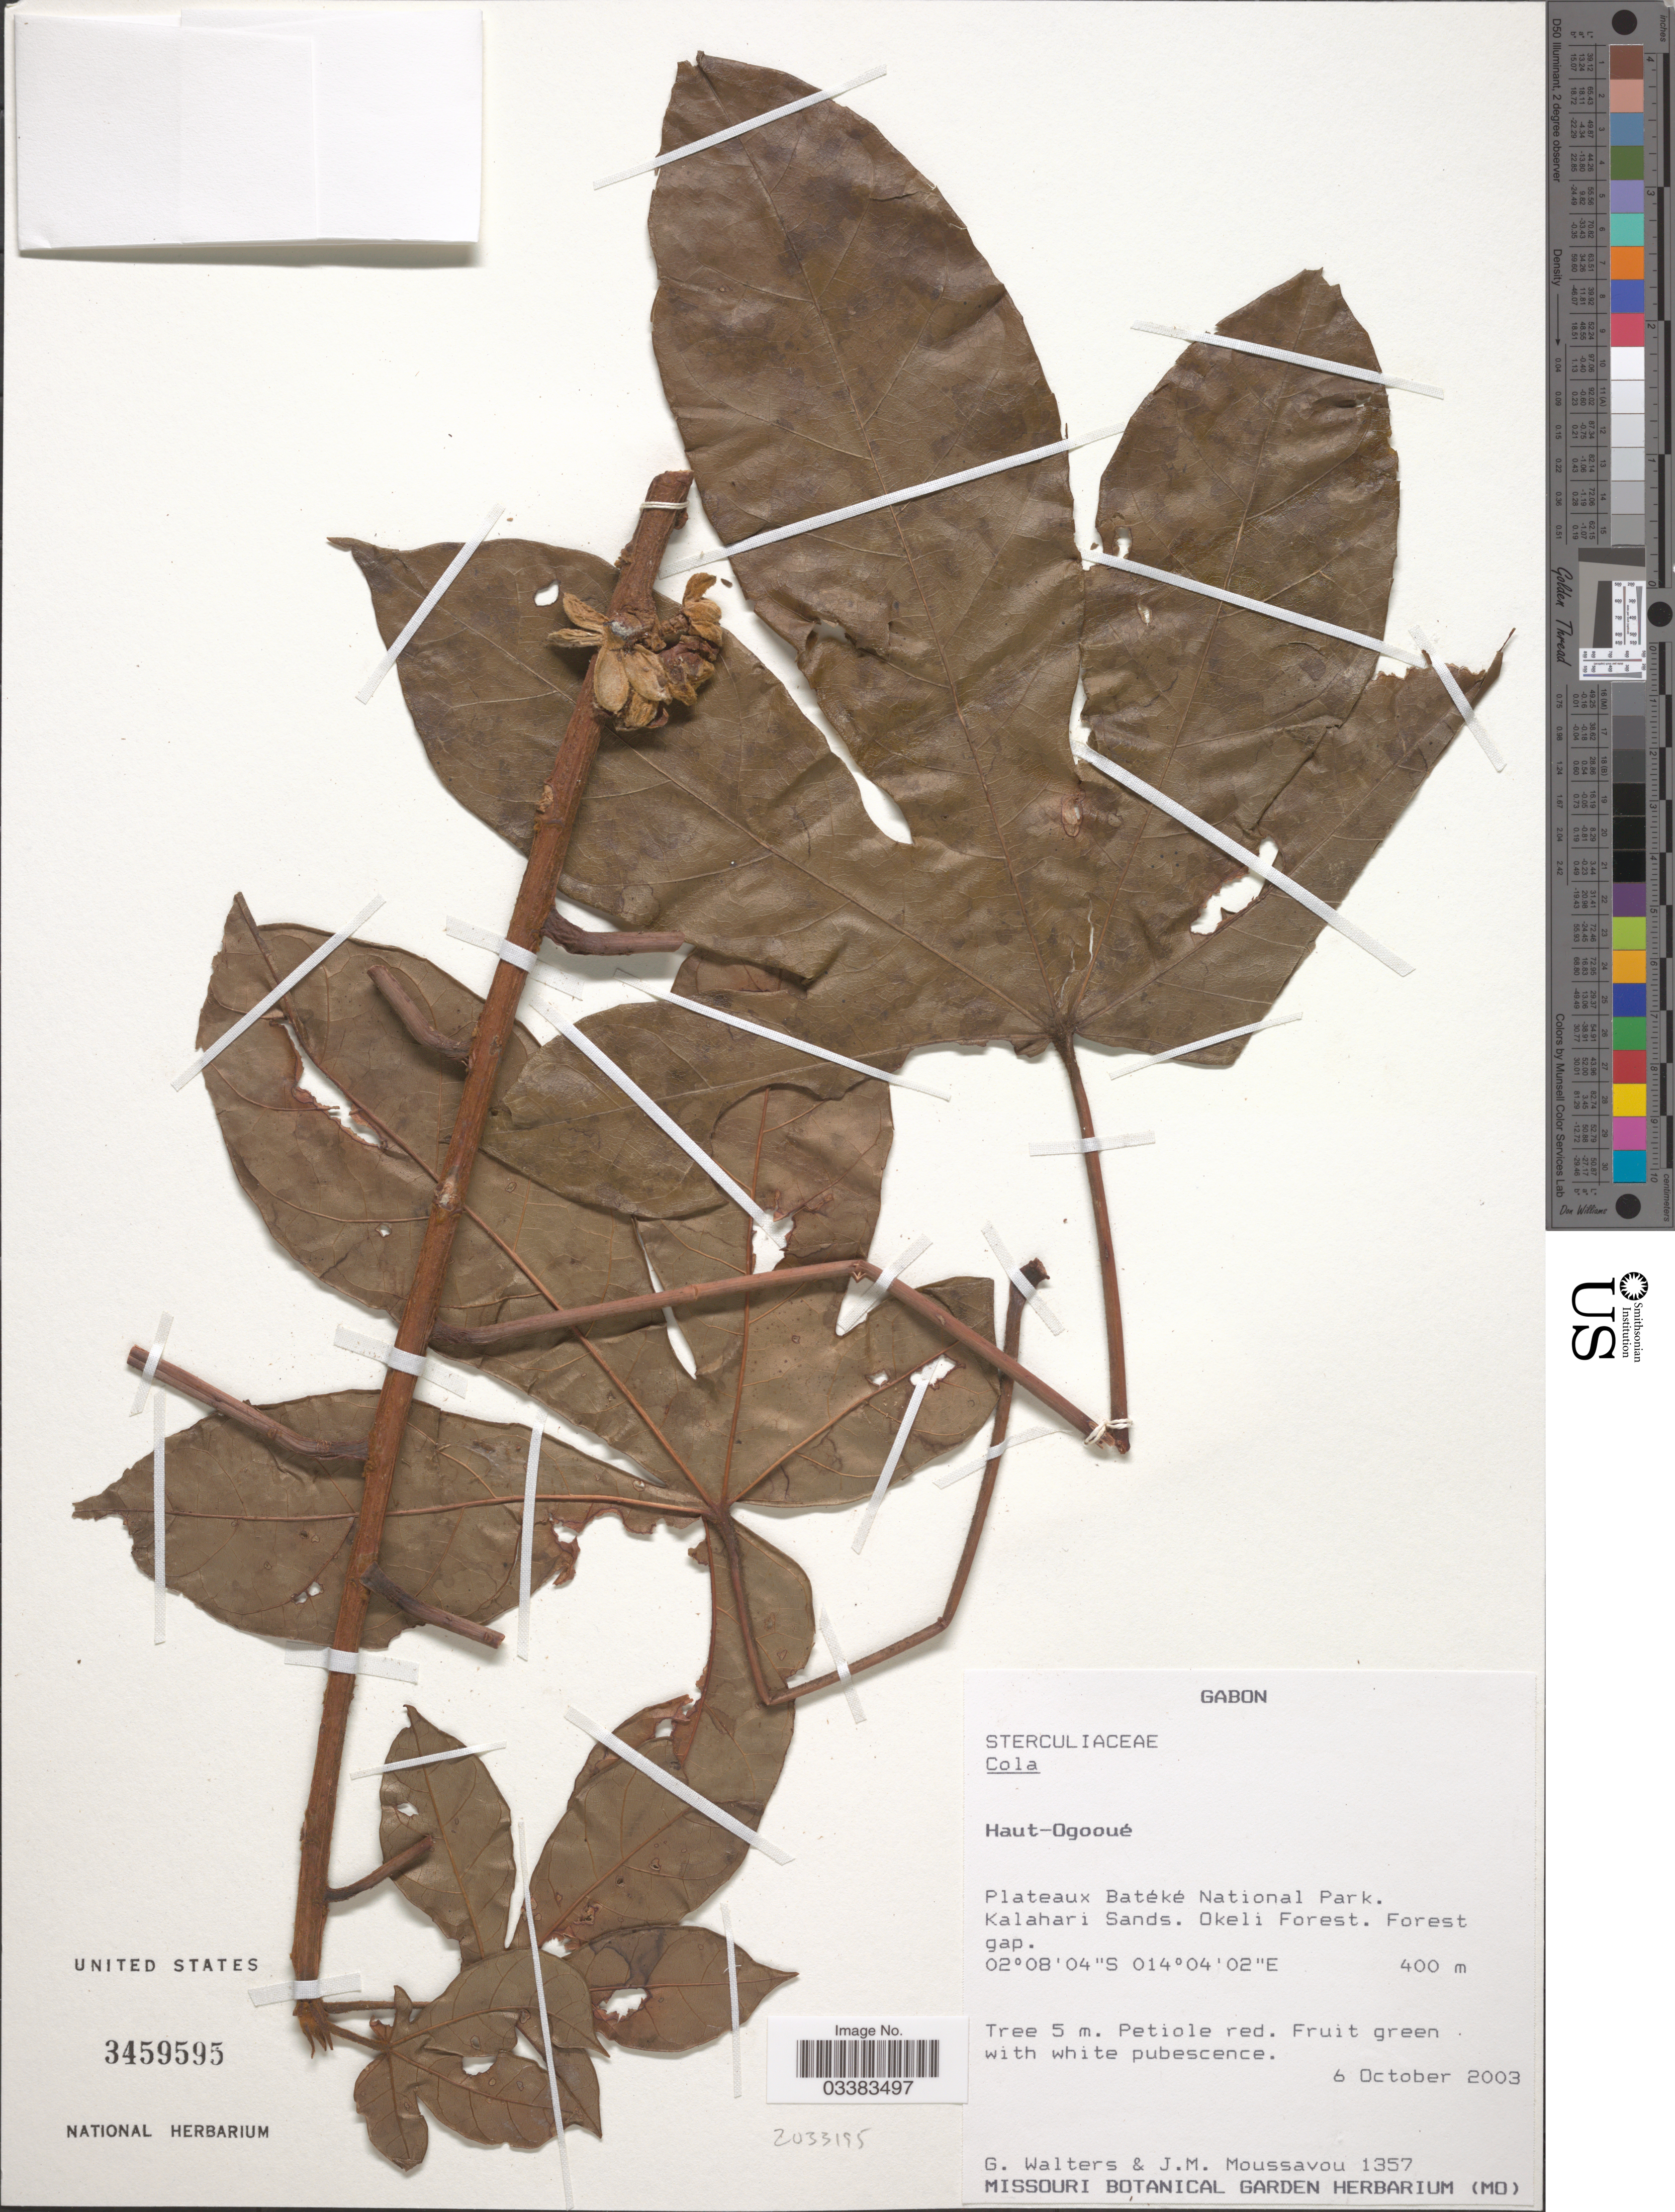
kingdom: Plantae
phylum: Tracheophyta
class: Magnoliopsida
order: Malvales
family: Malvaceae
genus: Cola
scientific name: Cola sp.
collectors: G. Walters & J. Moussavou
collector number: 1357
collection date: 2003-10-06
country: Gabon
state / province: Haut-Ogooue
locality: Plateaux Batéké National Park. Kalahari Sands. Okeli Forest. Forest gap.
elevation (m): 400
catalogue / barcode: US 3459595